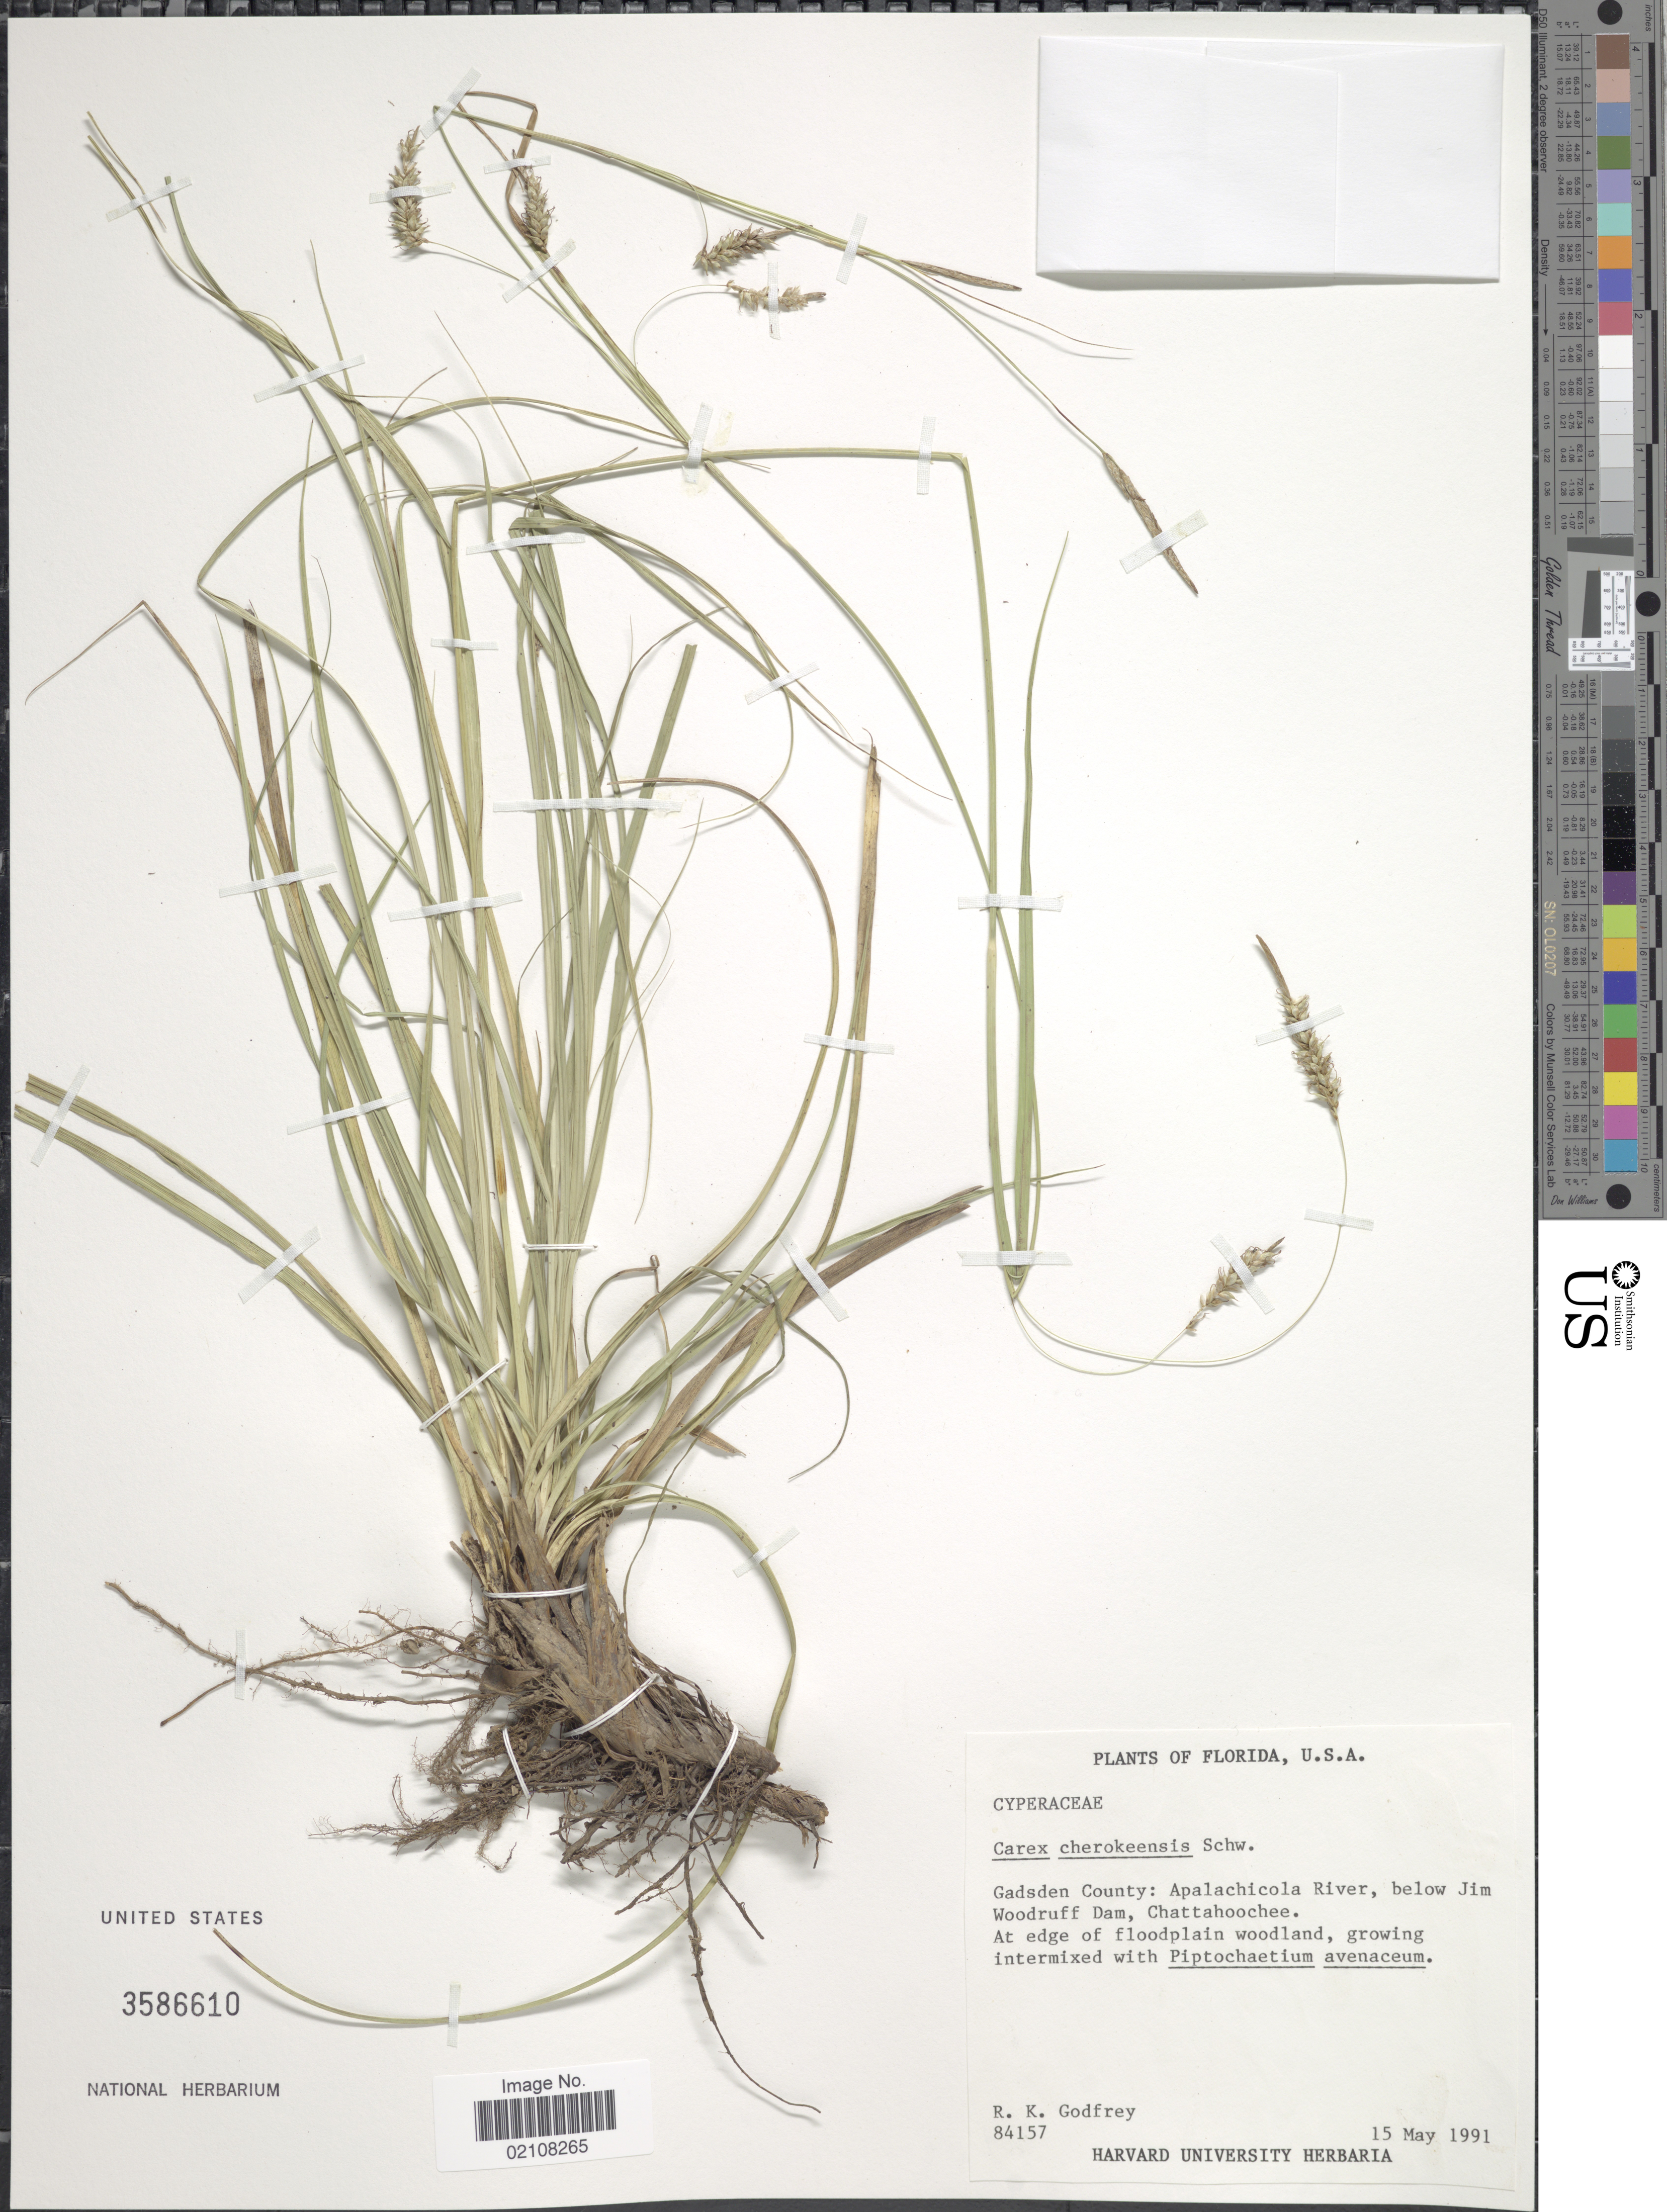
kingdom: Plantae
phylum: Tracheophyta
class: Liliopsida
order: Poales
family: Cyperaceae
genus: Carex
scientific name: Carex cherokeensis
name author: Schwein.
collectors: R. K. Godfrey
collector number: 84157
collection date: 1991-05-15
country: United States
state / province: Florida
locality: Gadsden County: Apalachicola River, below Jim Woodruff Dam, Chattahoochee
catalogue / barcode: US 3586610